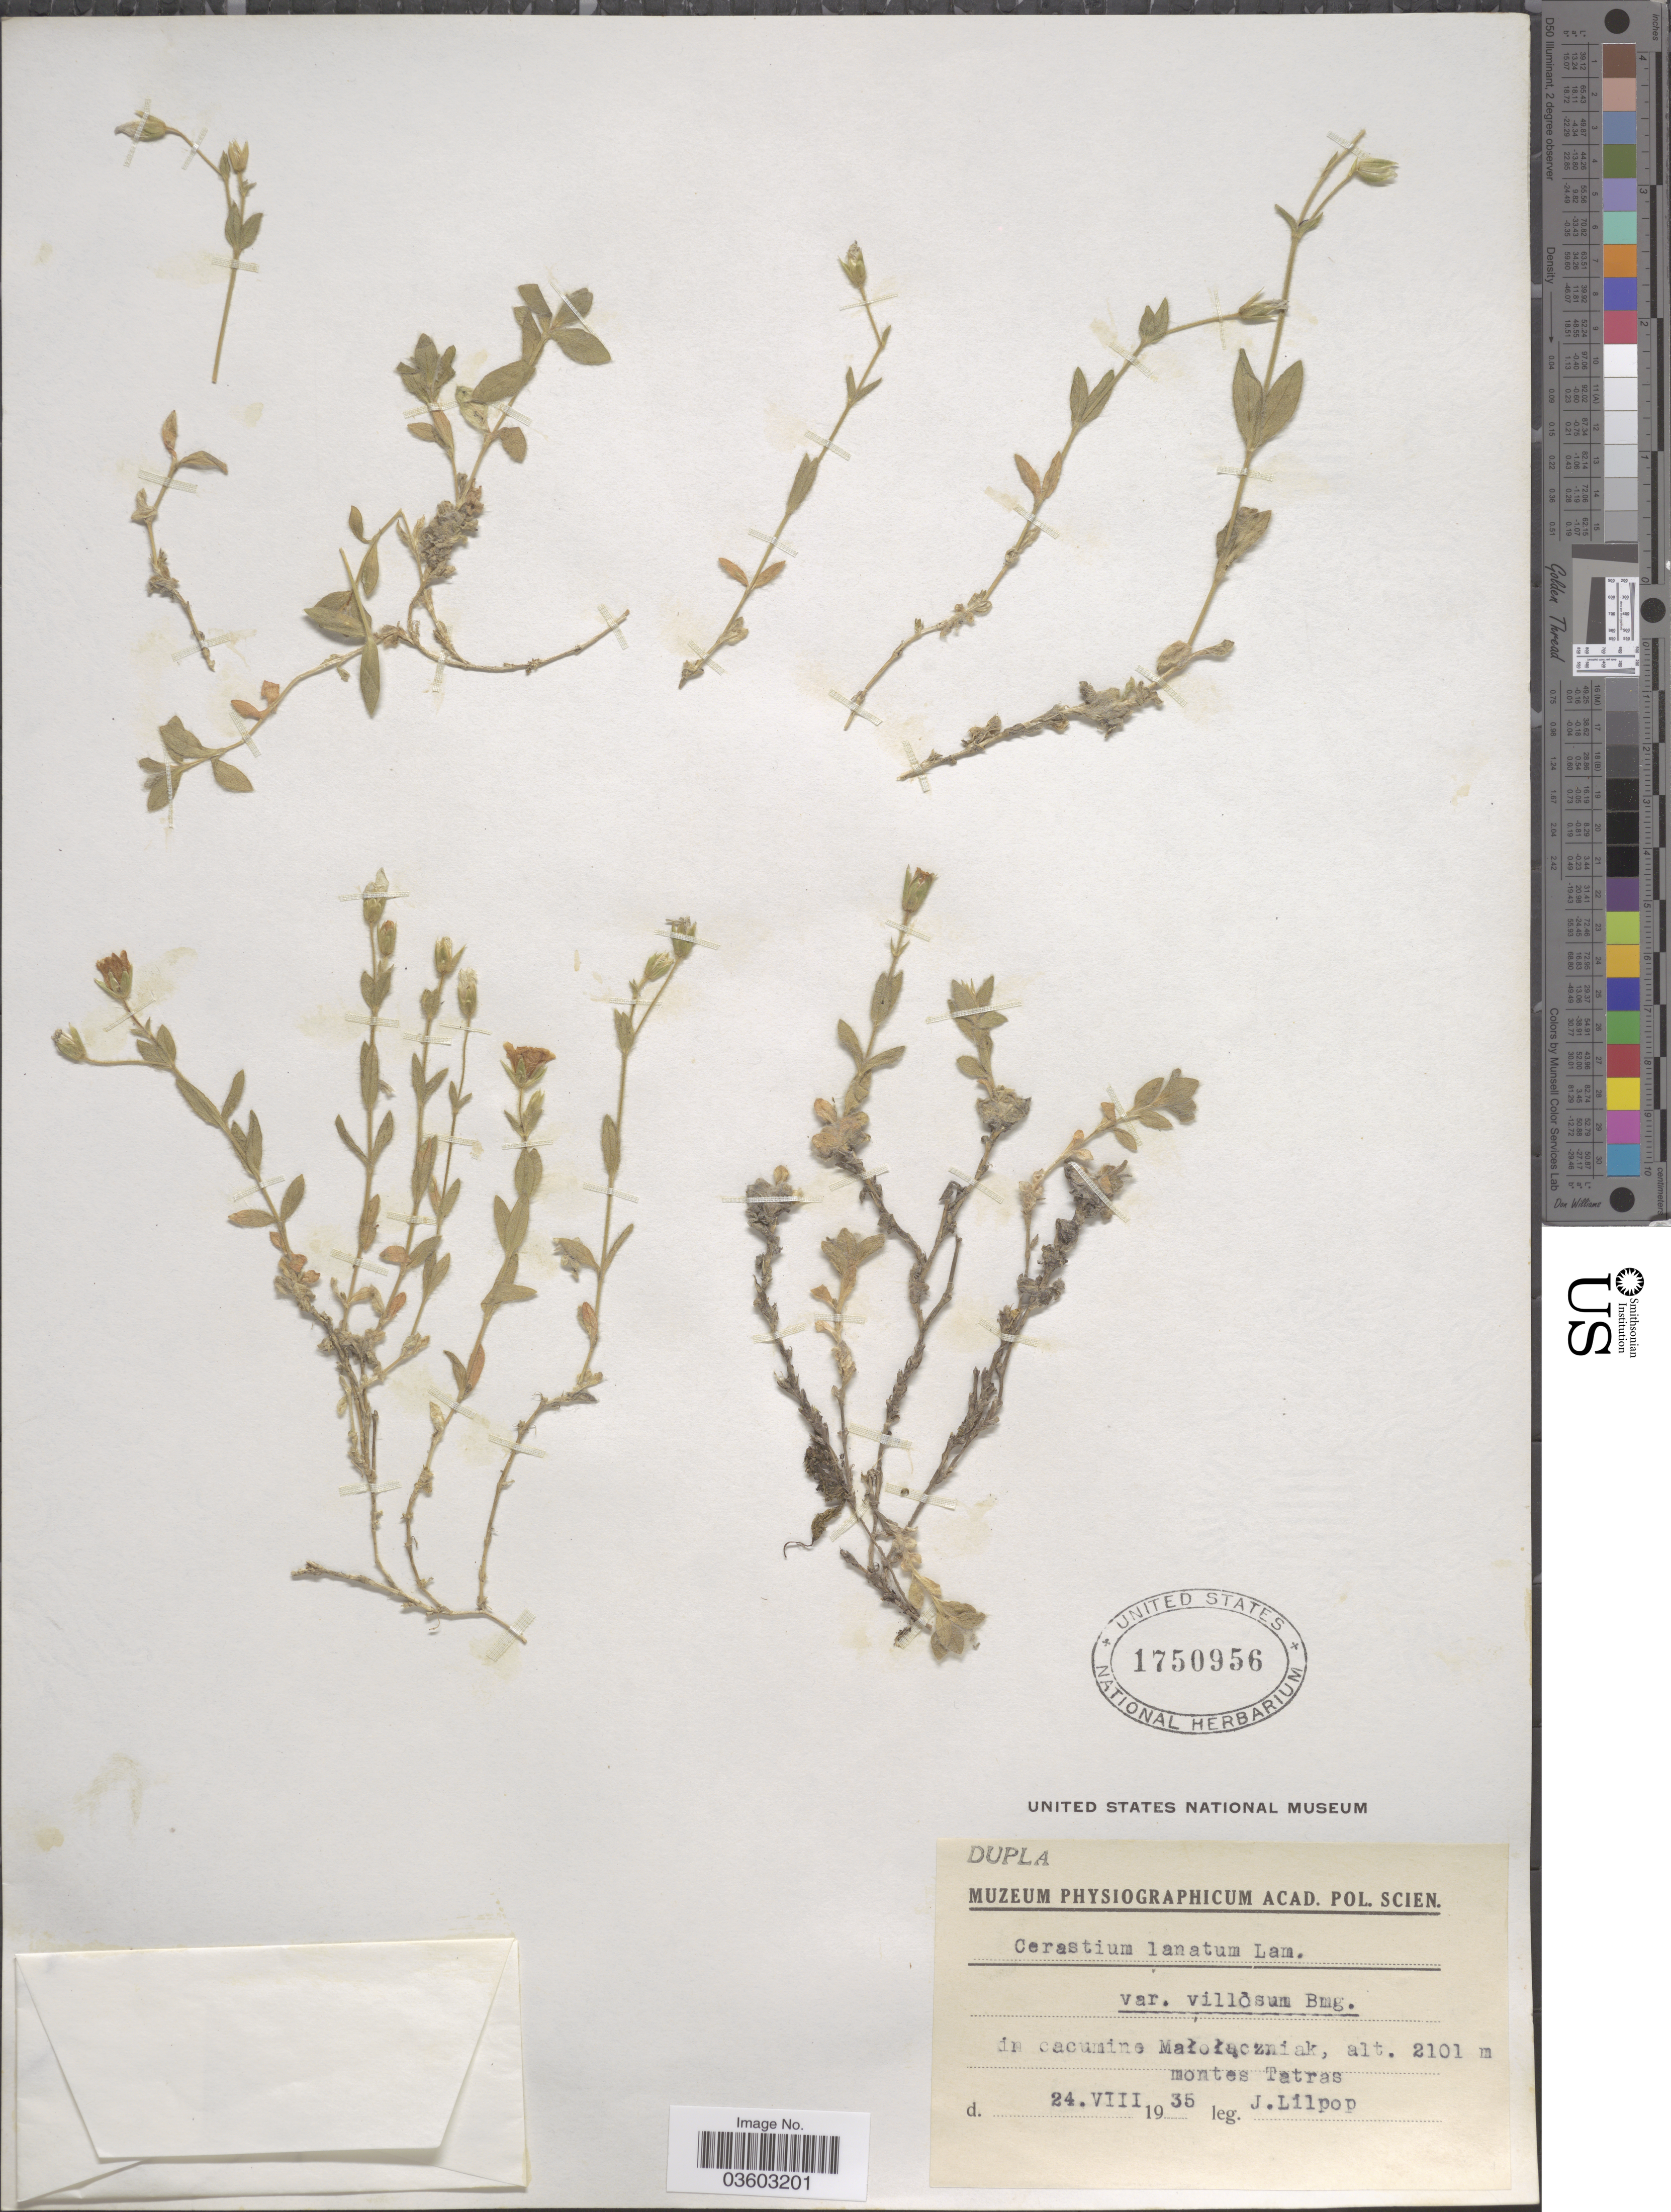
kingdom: Plantae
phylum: Tracheophyta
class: Magnoliopsida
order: Caryophyllales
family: Caryophyllaceae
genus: Cerastium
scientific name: Cerastium lanatum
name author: Lam.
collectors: J. Lilpop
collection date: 1935-08-24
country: Poland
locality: In cacumine Małołączniak, montes Tatras.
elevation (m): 2101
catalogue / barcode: US 1750956